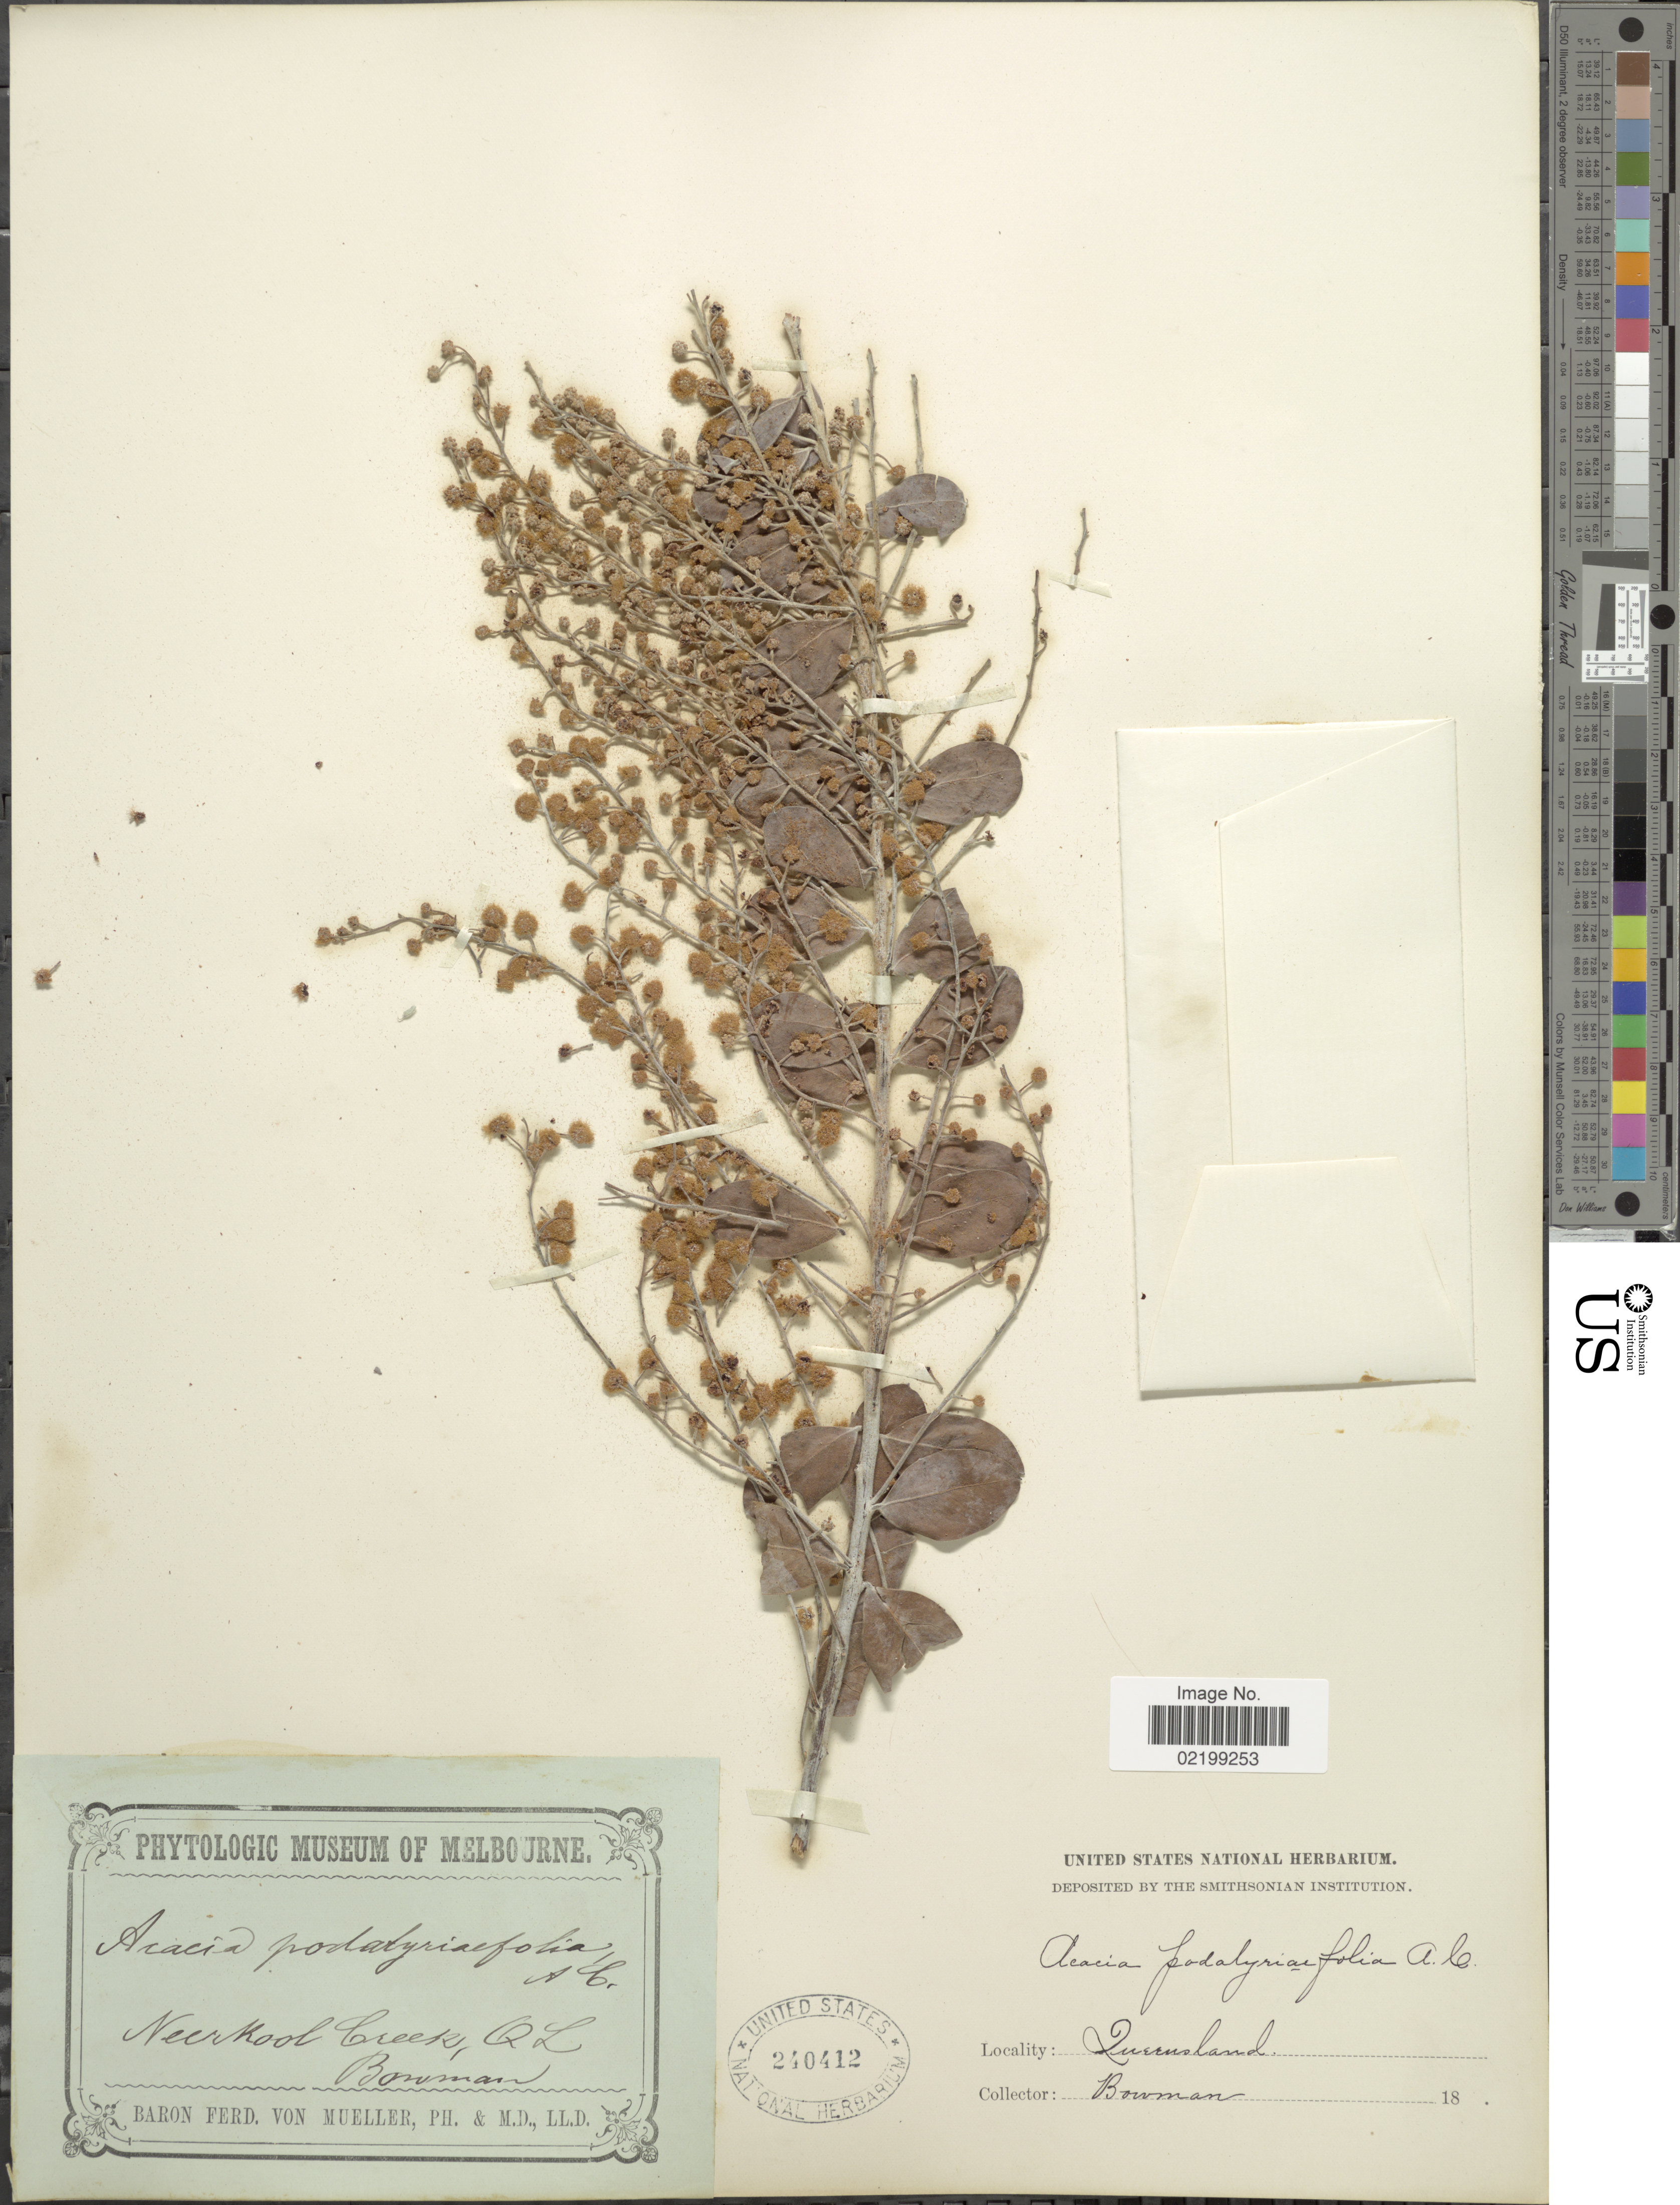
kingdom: Plantae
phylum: Tracheophyta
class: Magnoliopsida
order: Fabales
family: Fabaceae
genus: Acacia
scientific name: Acacia podalyriifolia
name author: A. Cunn. ex G. Don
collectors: -. Boorman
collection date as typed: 18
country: Australia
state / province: Queensland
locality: Neerkool [Neerkol] Creek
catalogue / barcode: US 240412